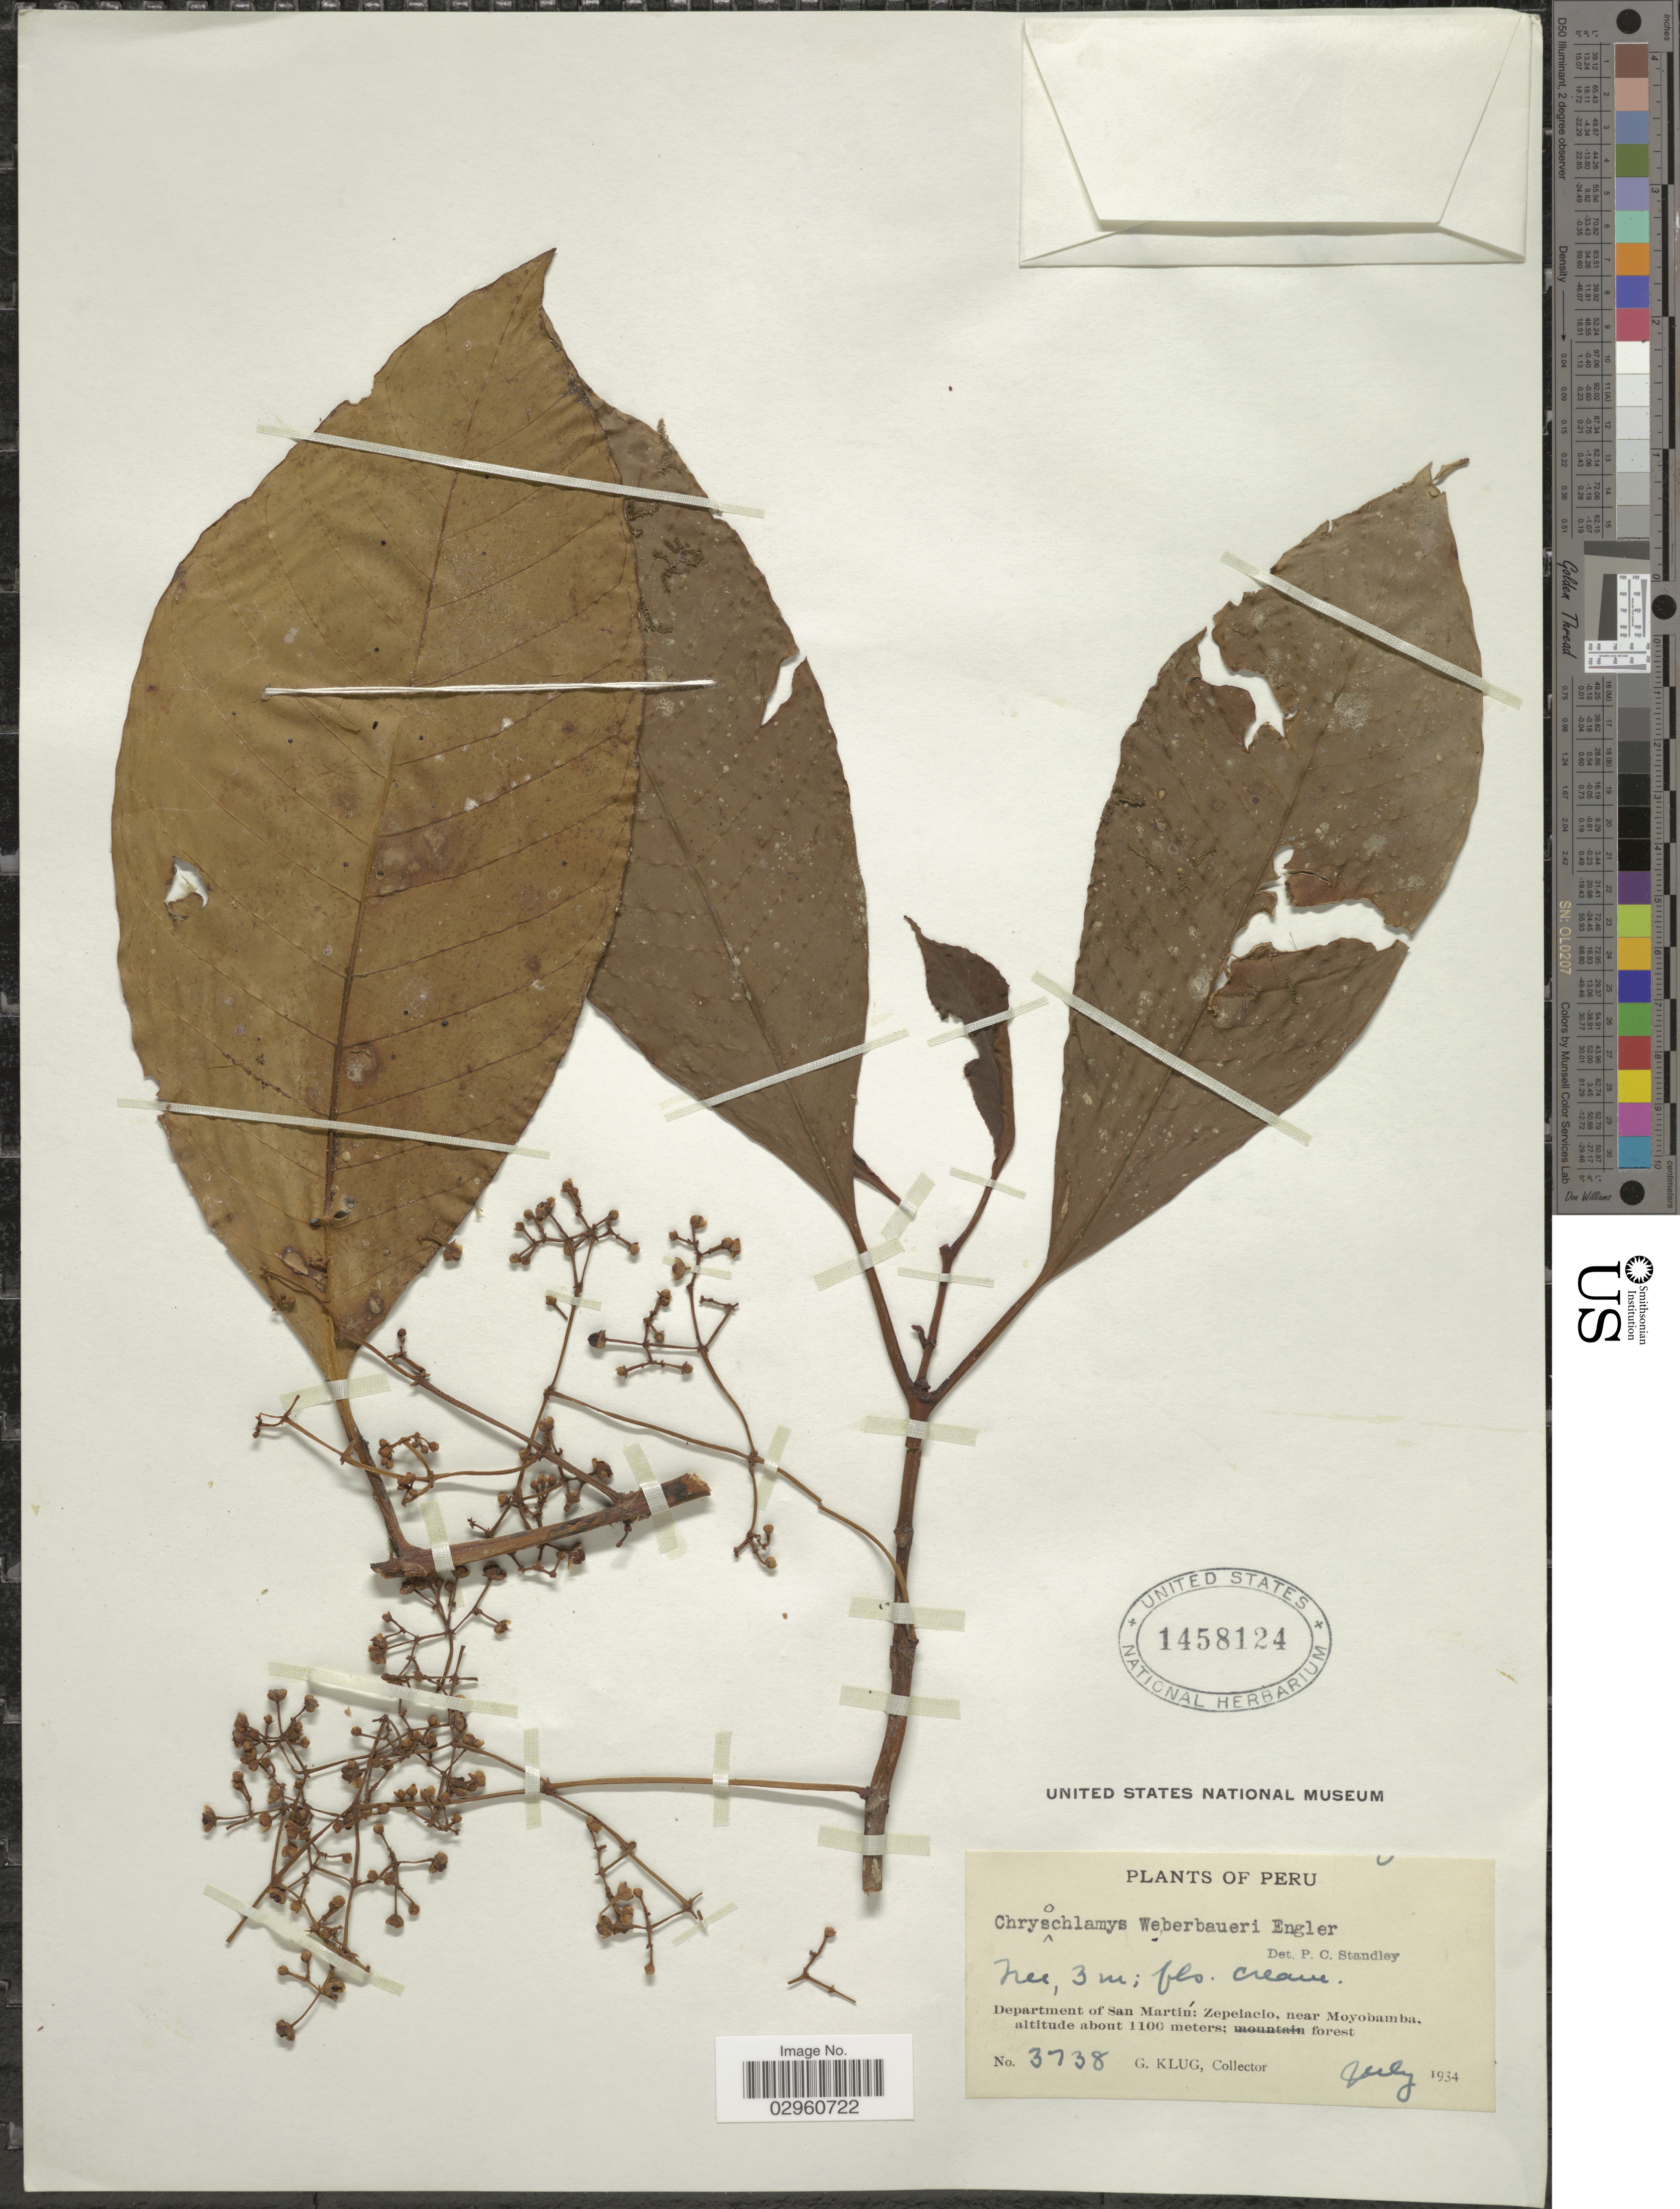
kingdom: Plantae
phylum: Tracheophyta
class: Magnoliopsida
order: Malpighiales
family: Clusiaceae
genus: Chrysochlamys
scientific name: Chrysochlamys weberbaueri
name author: Engl.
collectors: G. Klug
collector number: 3738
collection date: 1934-07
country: Peru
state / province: San Martín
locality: Department of San Martín: Zepelacio, near Moyobamba.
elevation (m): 1100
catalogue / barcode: US 1458124